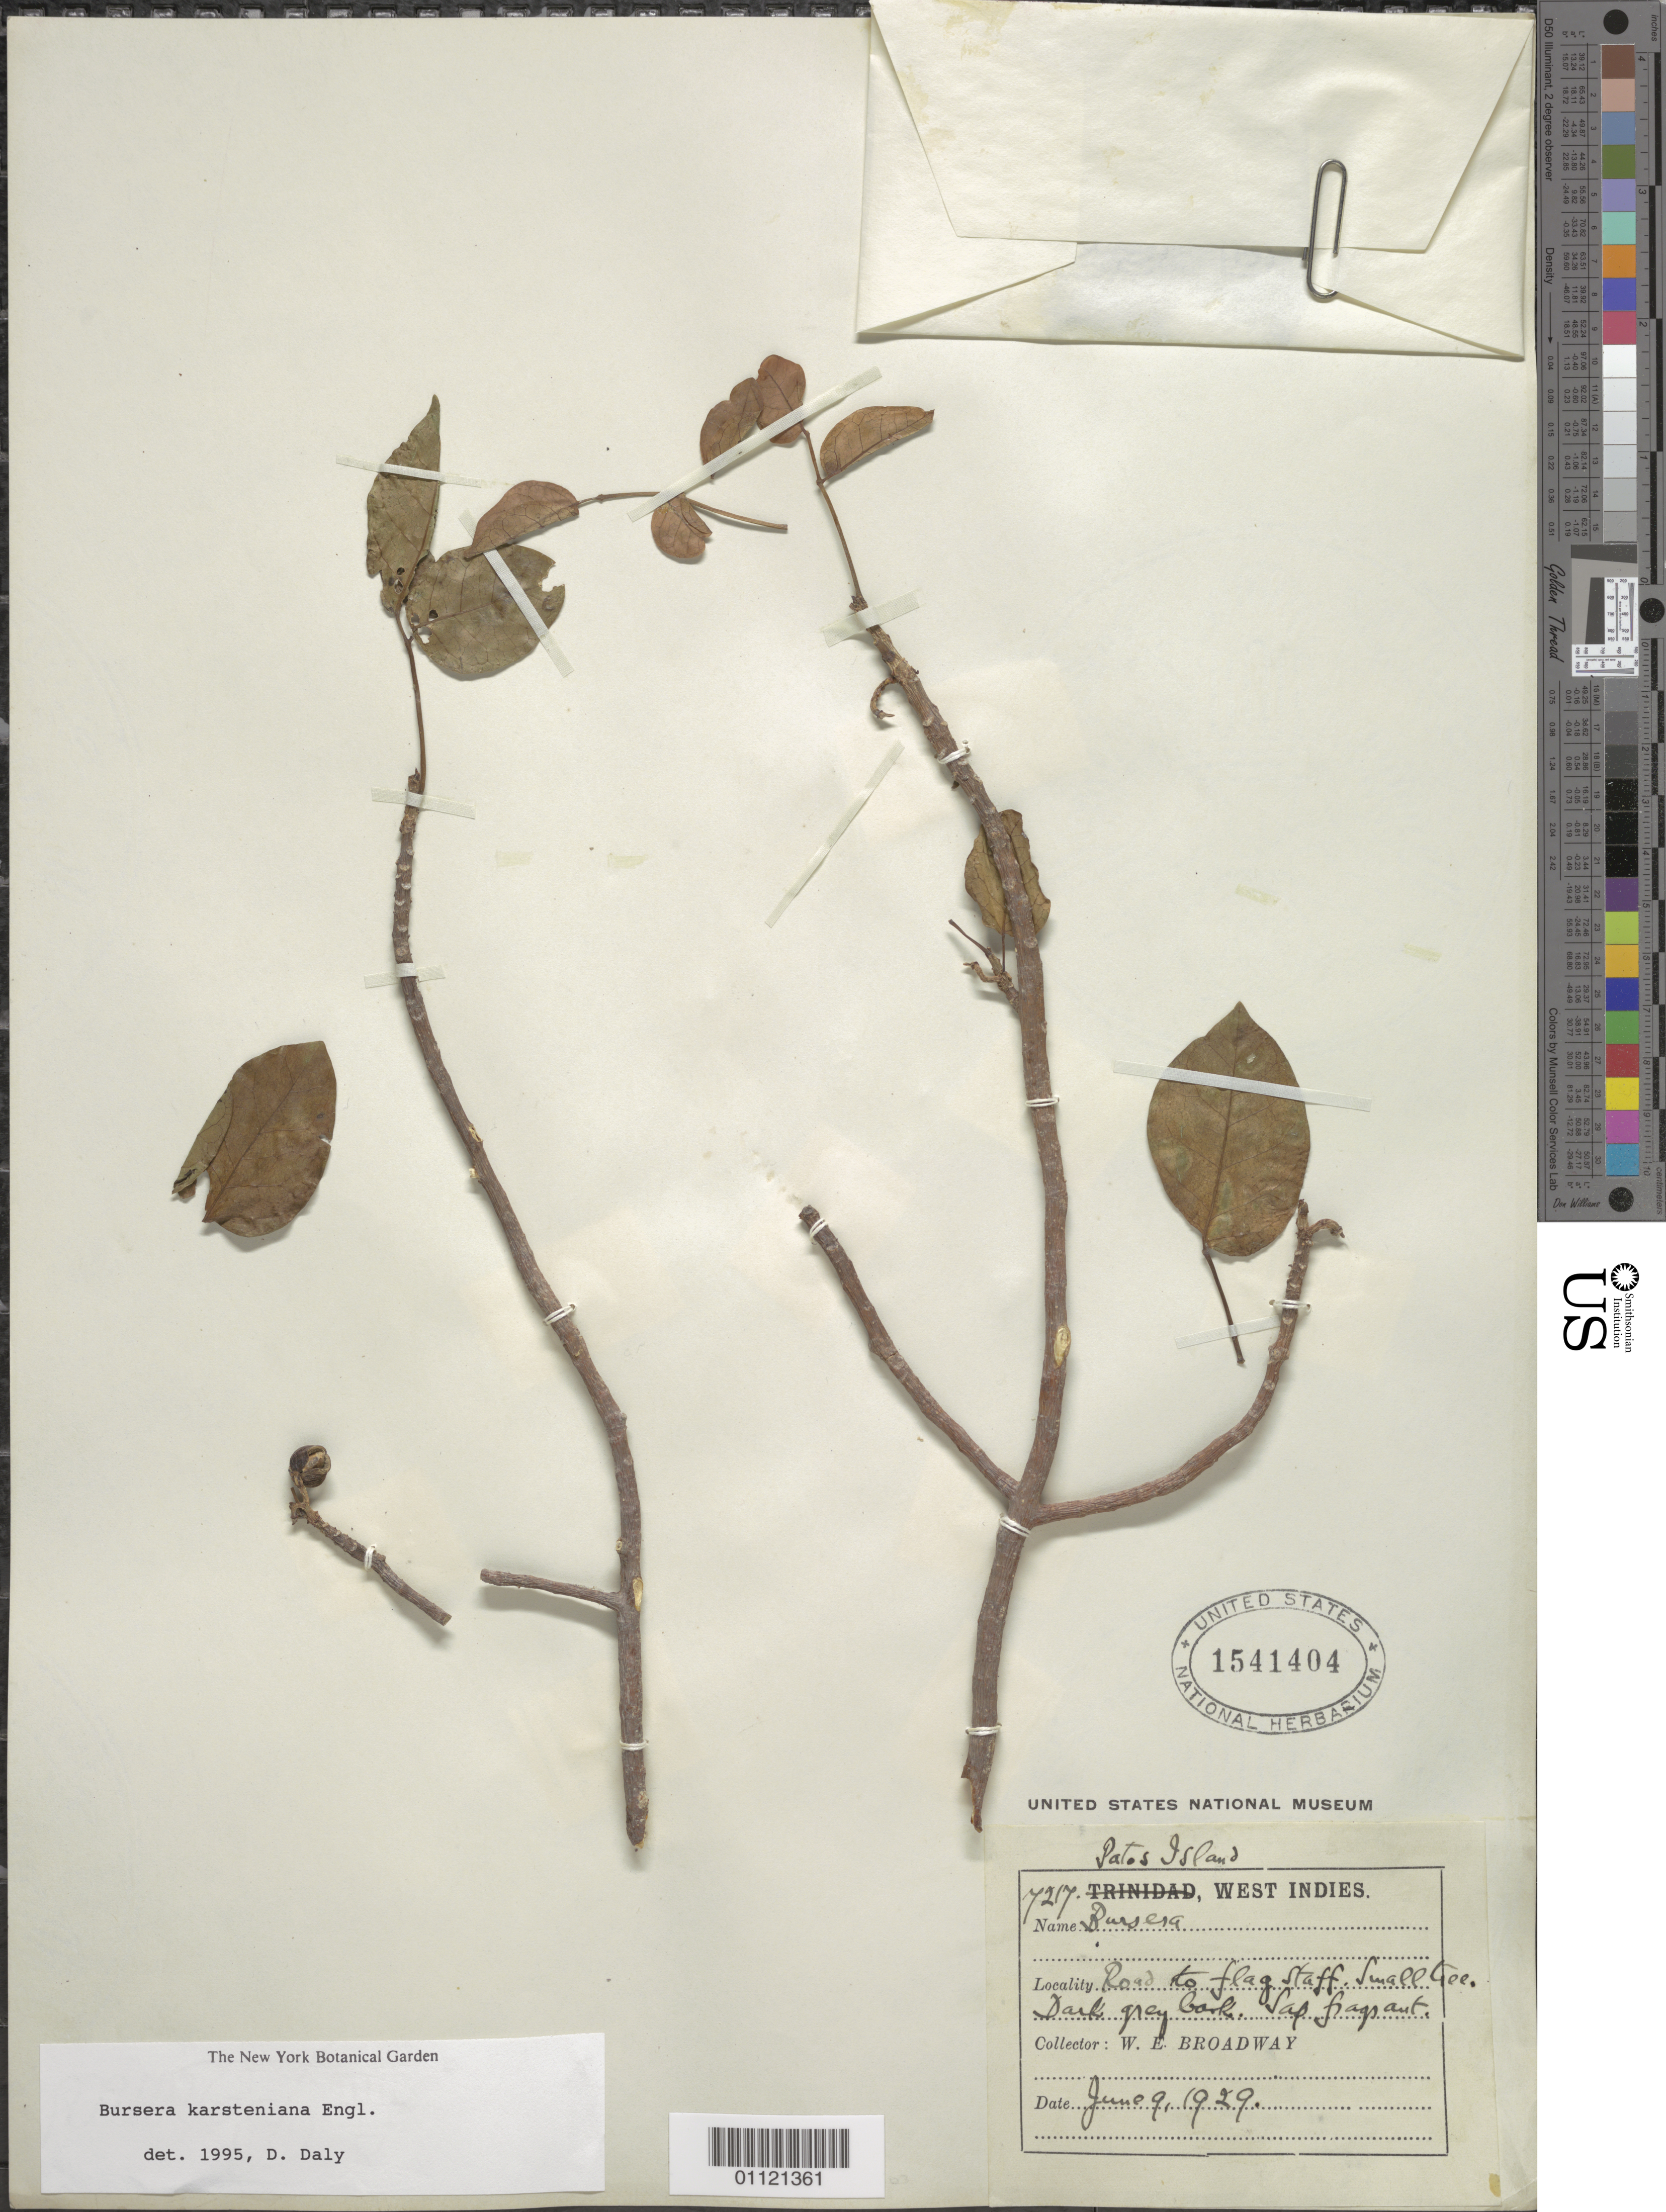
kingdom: Plantae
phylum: Tracheophyta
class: Magnoliopsida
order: Sapindales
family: Burseraceae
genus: Bursera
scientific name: Bursera karsteniana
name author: Engl.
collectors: W. E. Broadway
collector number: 7217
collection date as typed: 09 Jun 1929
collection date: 1929-06-09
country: Trinidad and Tobago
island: Patos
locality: Road to the flag staff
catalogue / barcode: US 1541404